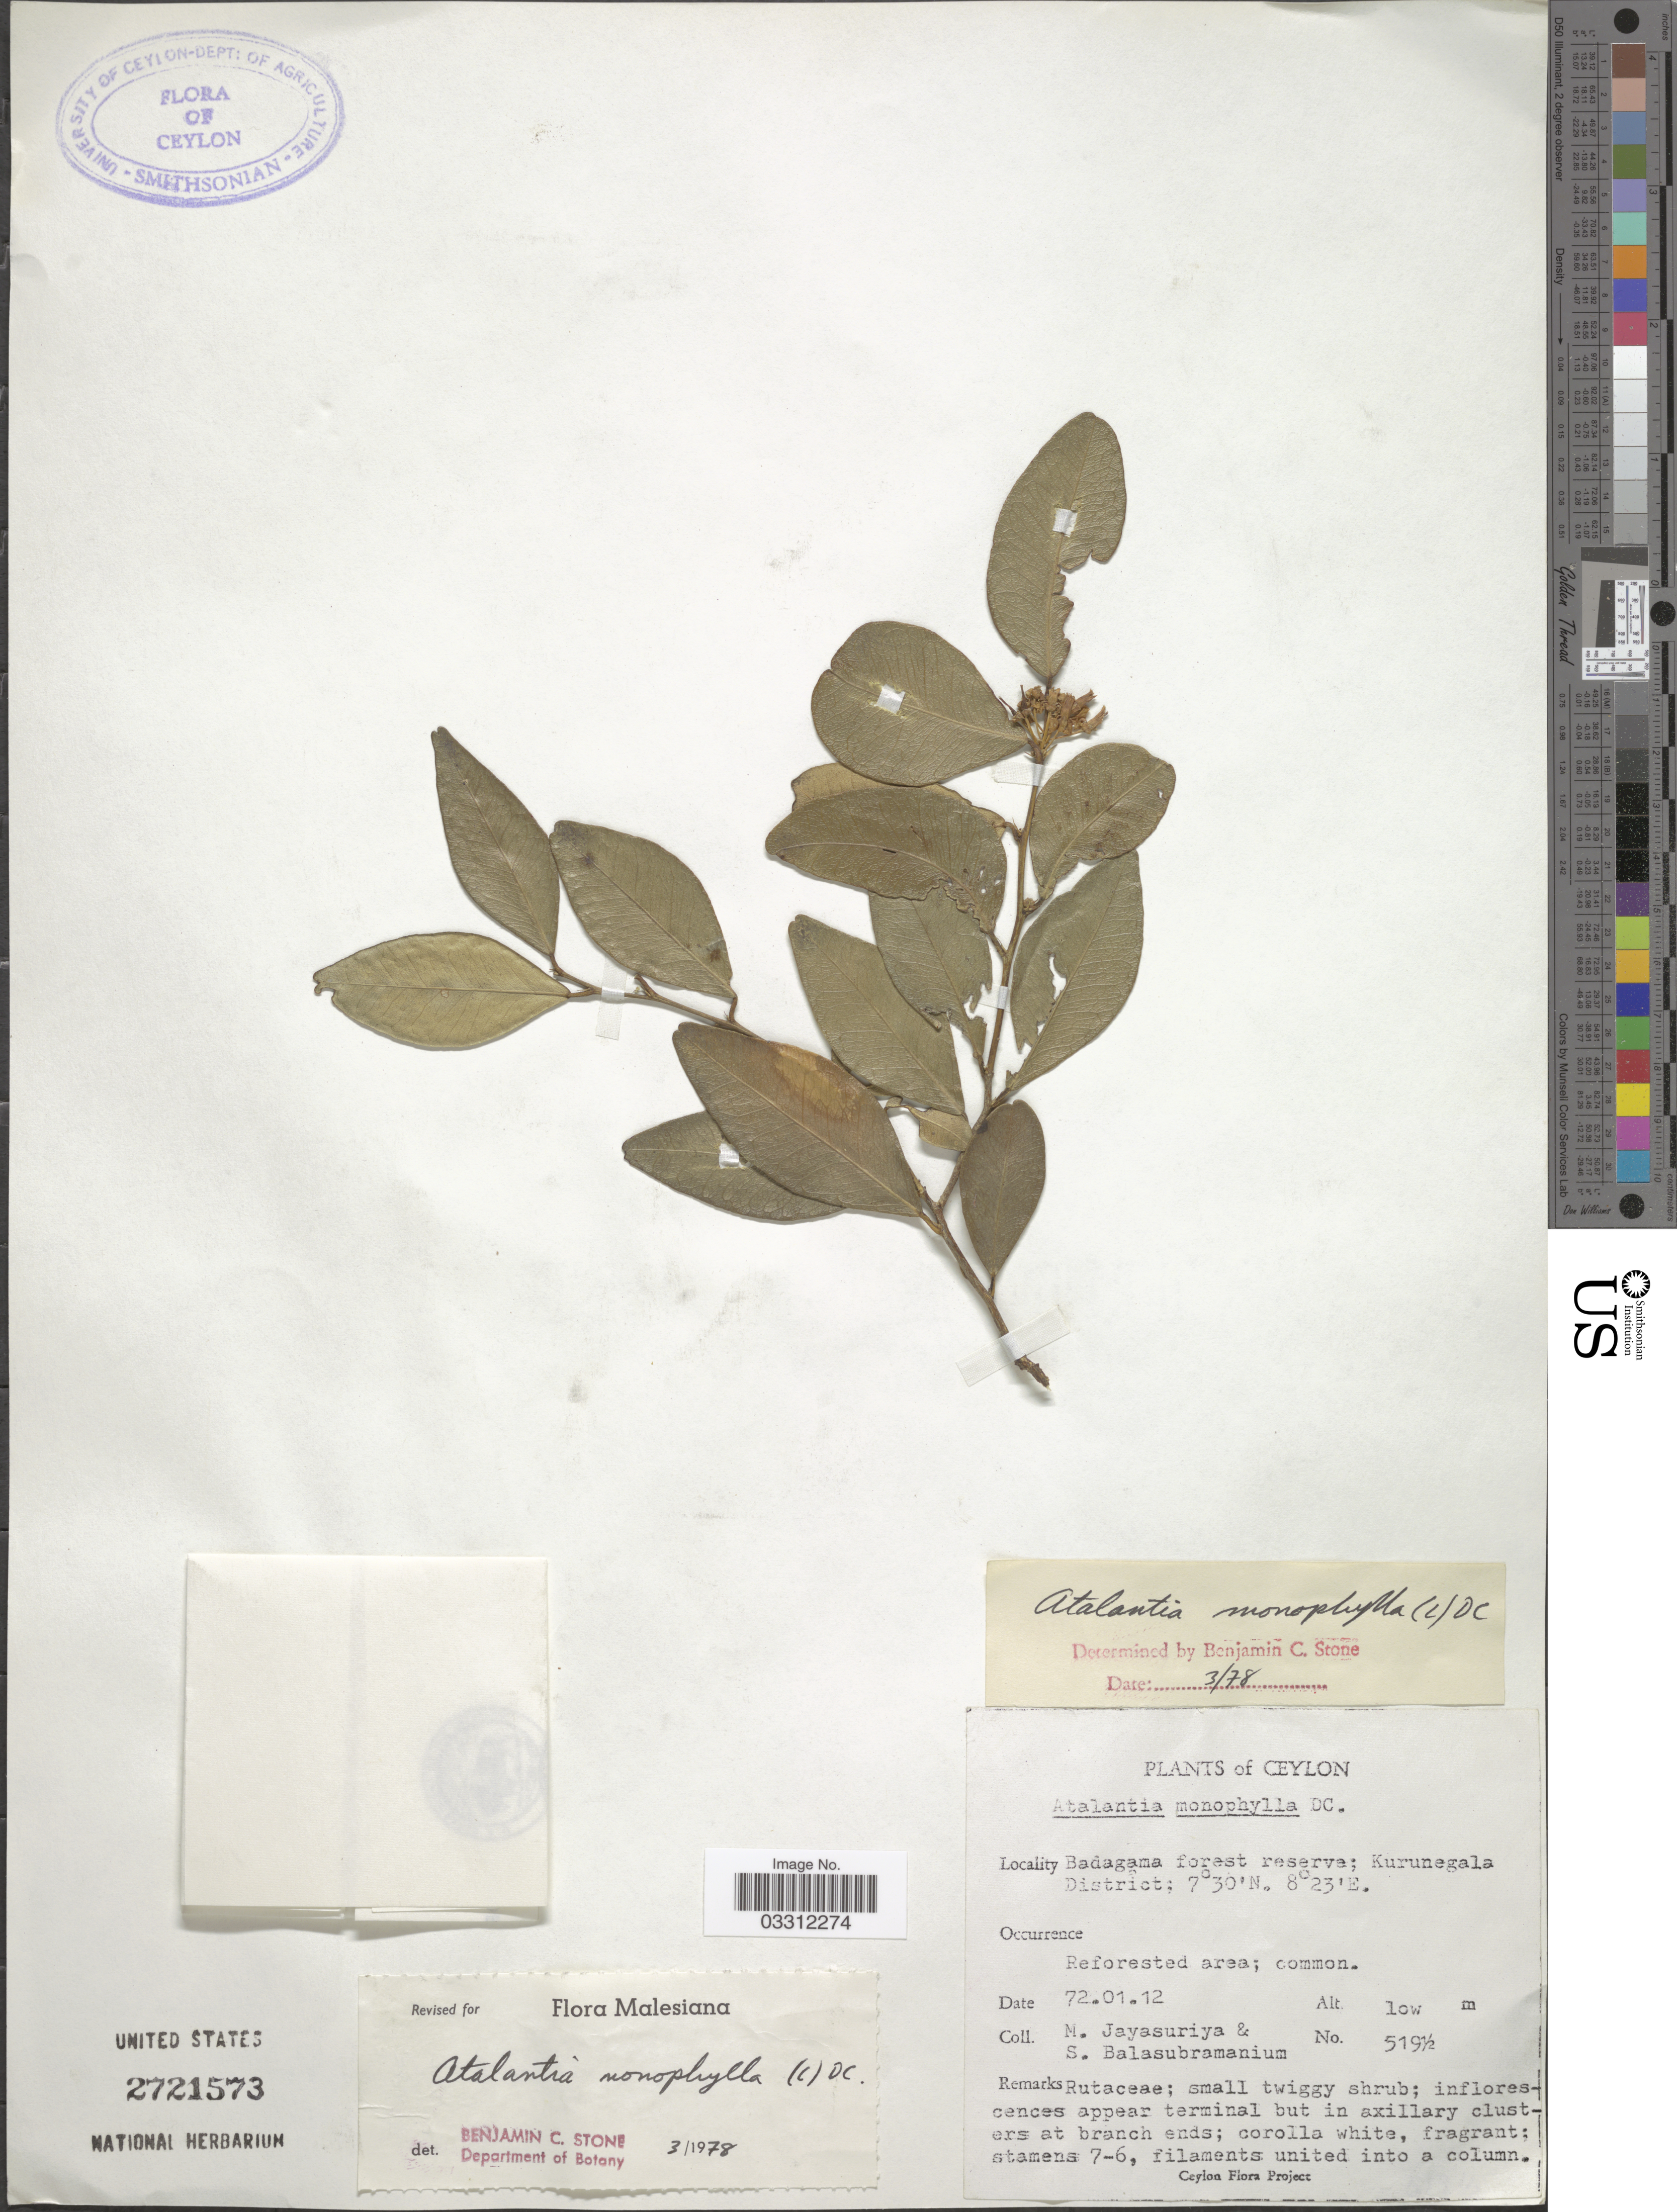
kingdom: Plantae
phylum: Tracheophyta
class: Magnoliopsida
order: Sapindales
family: Rutaceae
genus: Atalantia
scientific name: Atalantia monophylla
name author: (L.) DC.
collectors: M. Jayasuriya & S. Balasubramanium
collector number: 519½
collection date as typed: Transcribed d/m/y: 12/1/72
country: Sri Lanka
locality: Ceylon, Badagama forest reserve; Kurunegala District.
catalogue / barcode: US 2721573